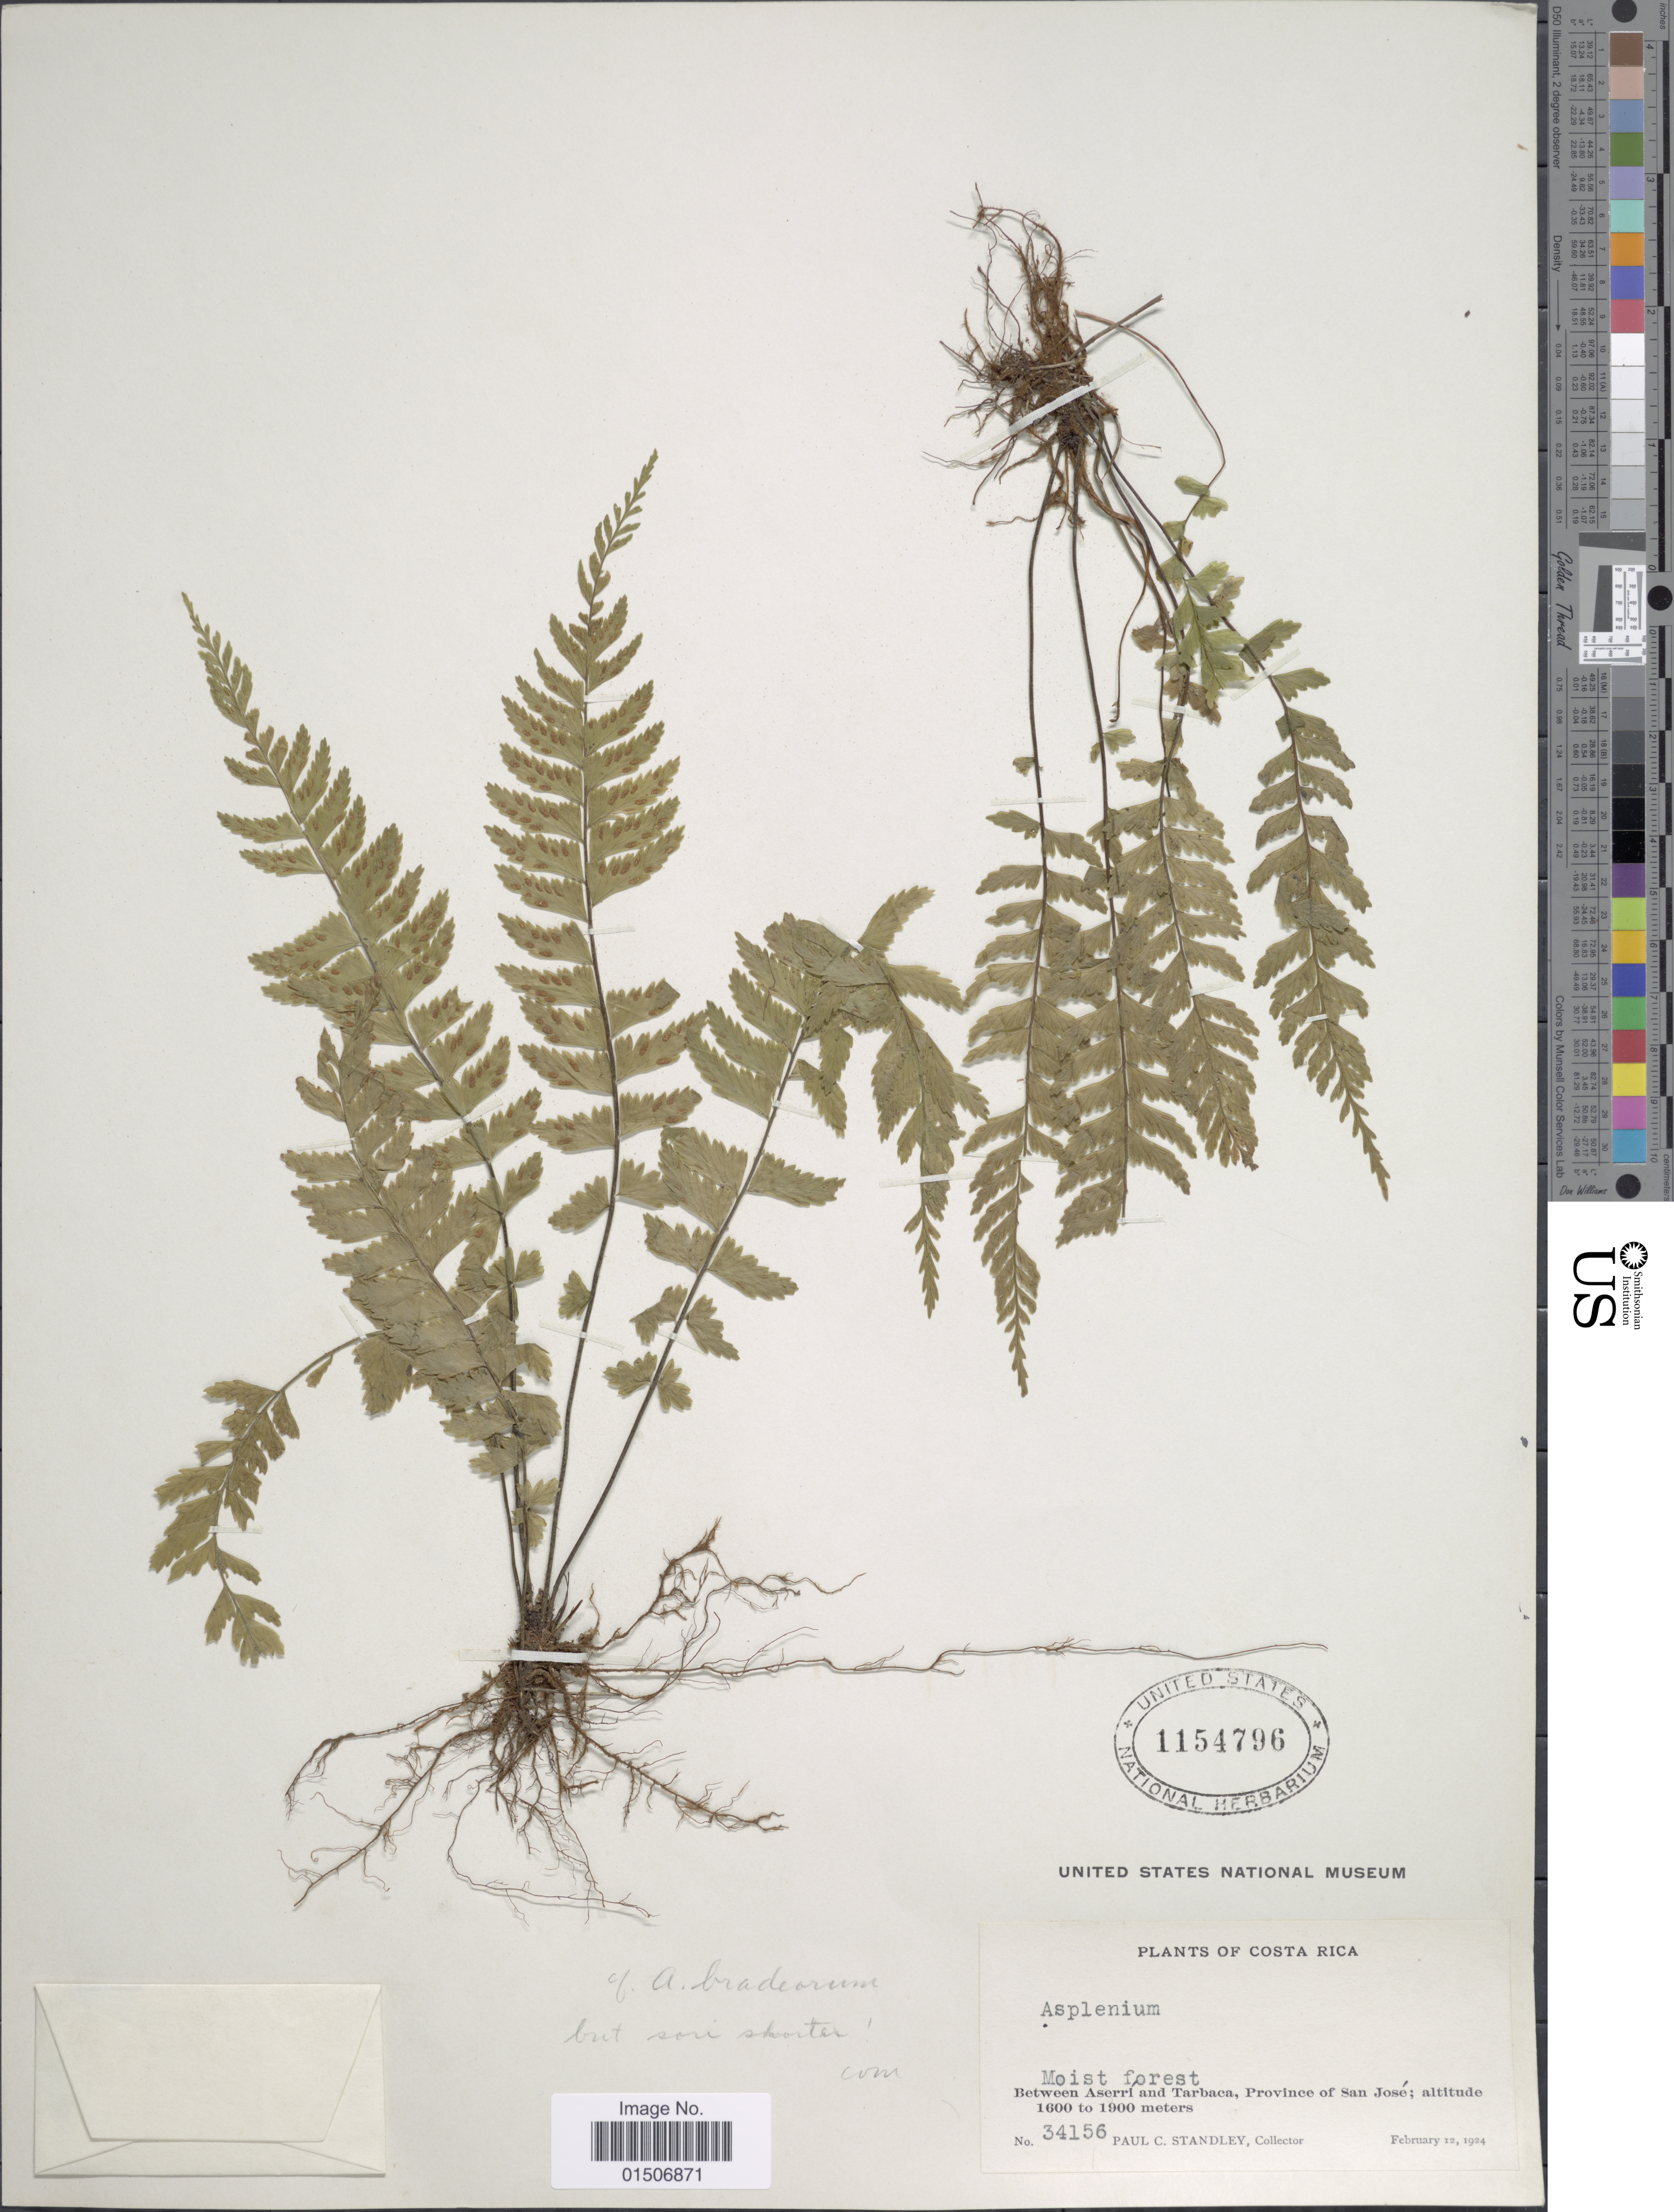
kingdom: Plantae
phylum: Tracheophyta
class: Polypodiopsida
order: Polypodiales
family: Aspleniaceae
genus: Asplenium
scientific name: Asplenium miradorense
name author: Liebm.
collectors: P. C. Standley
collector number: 34156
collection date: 1924-02-12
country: Costa Rica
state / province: San José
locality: Moist forest, Between Aserri and Tarbaca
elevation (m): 1600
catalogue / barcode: US 1154796